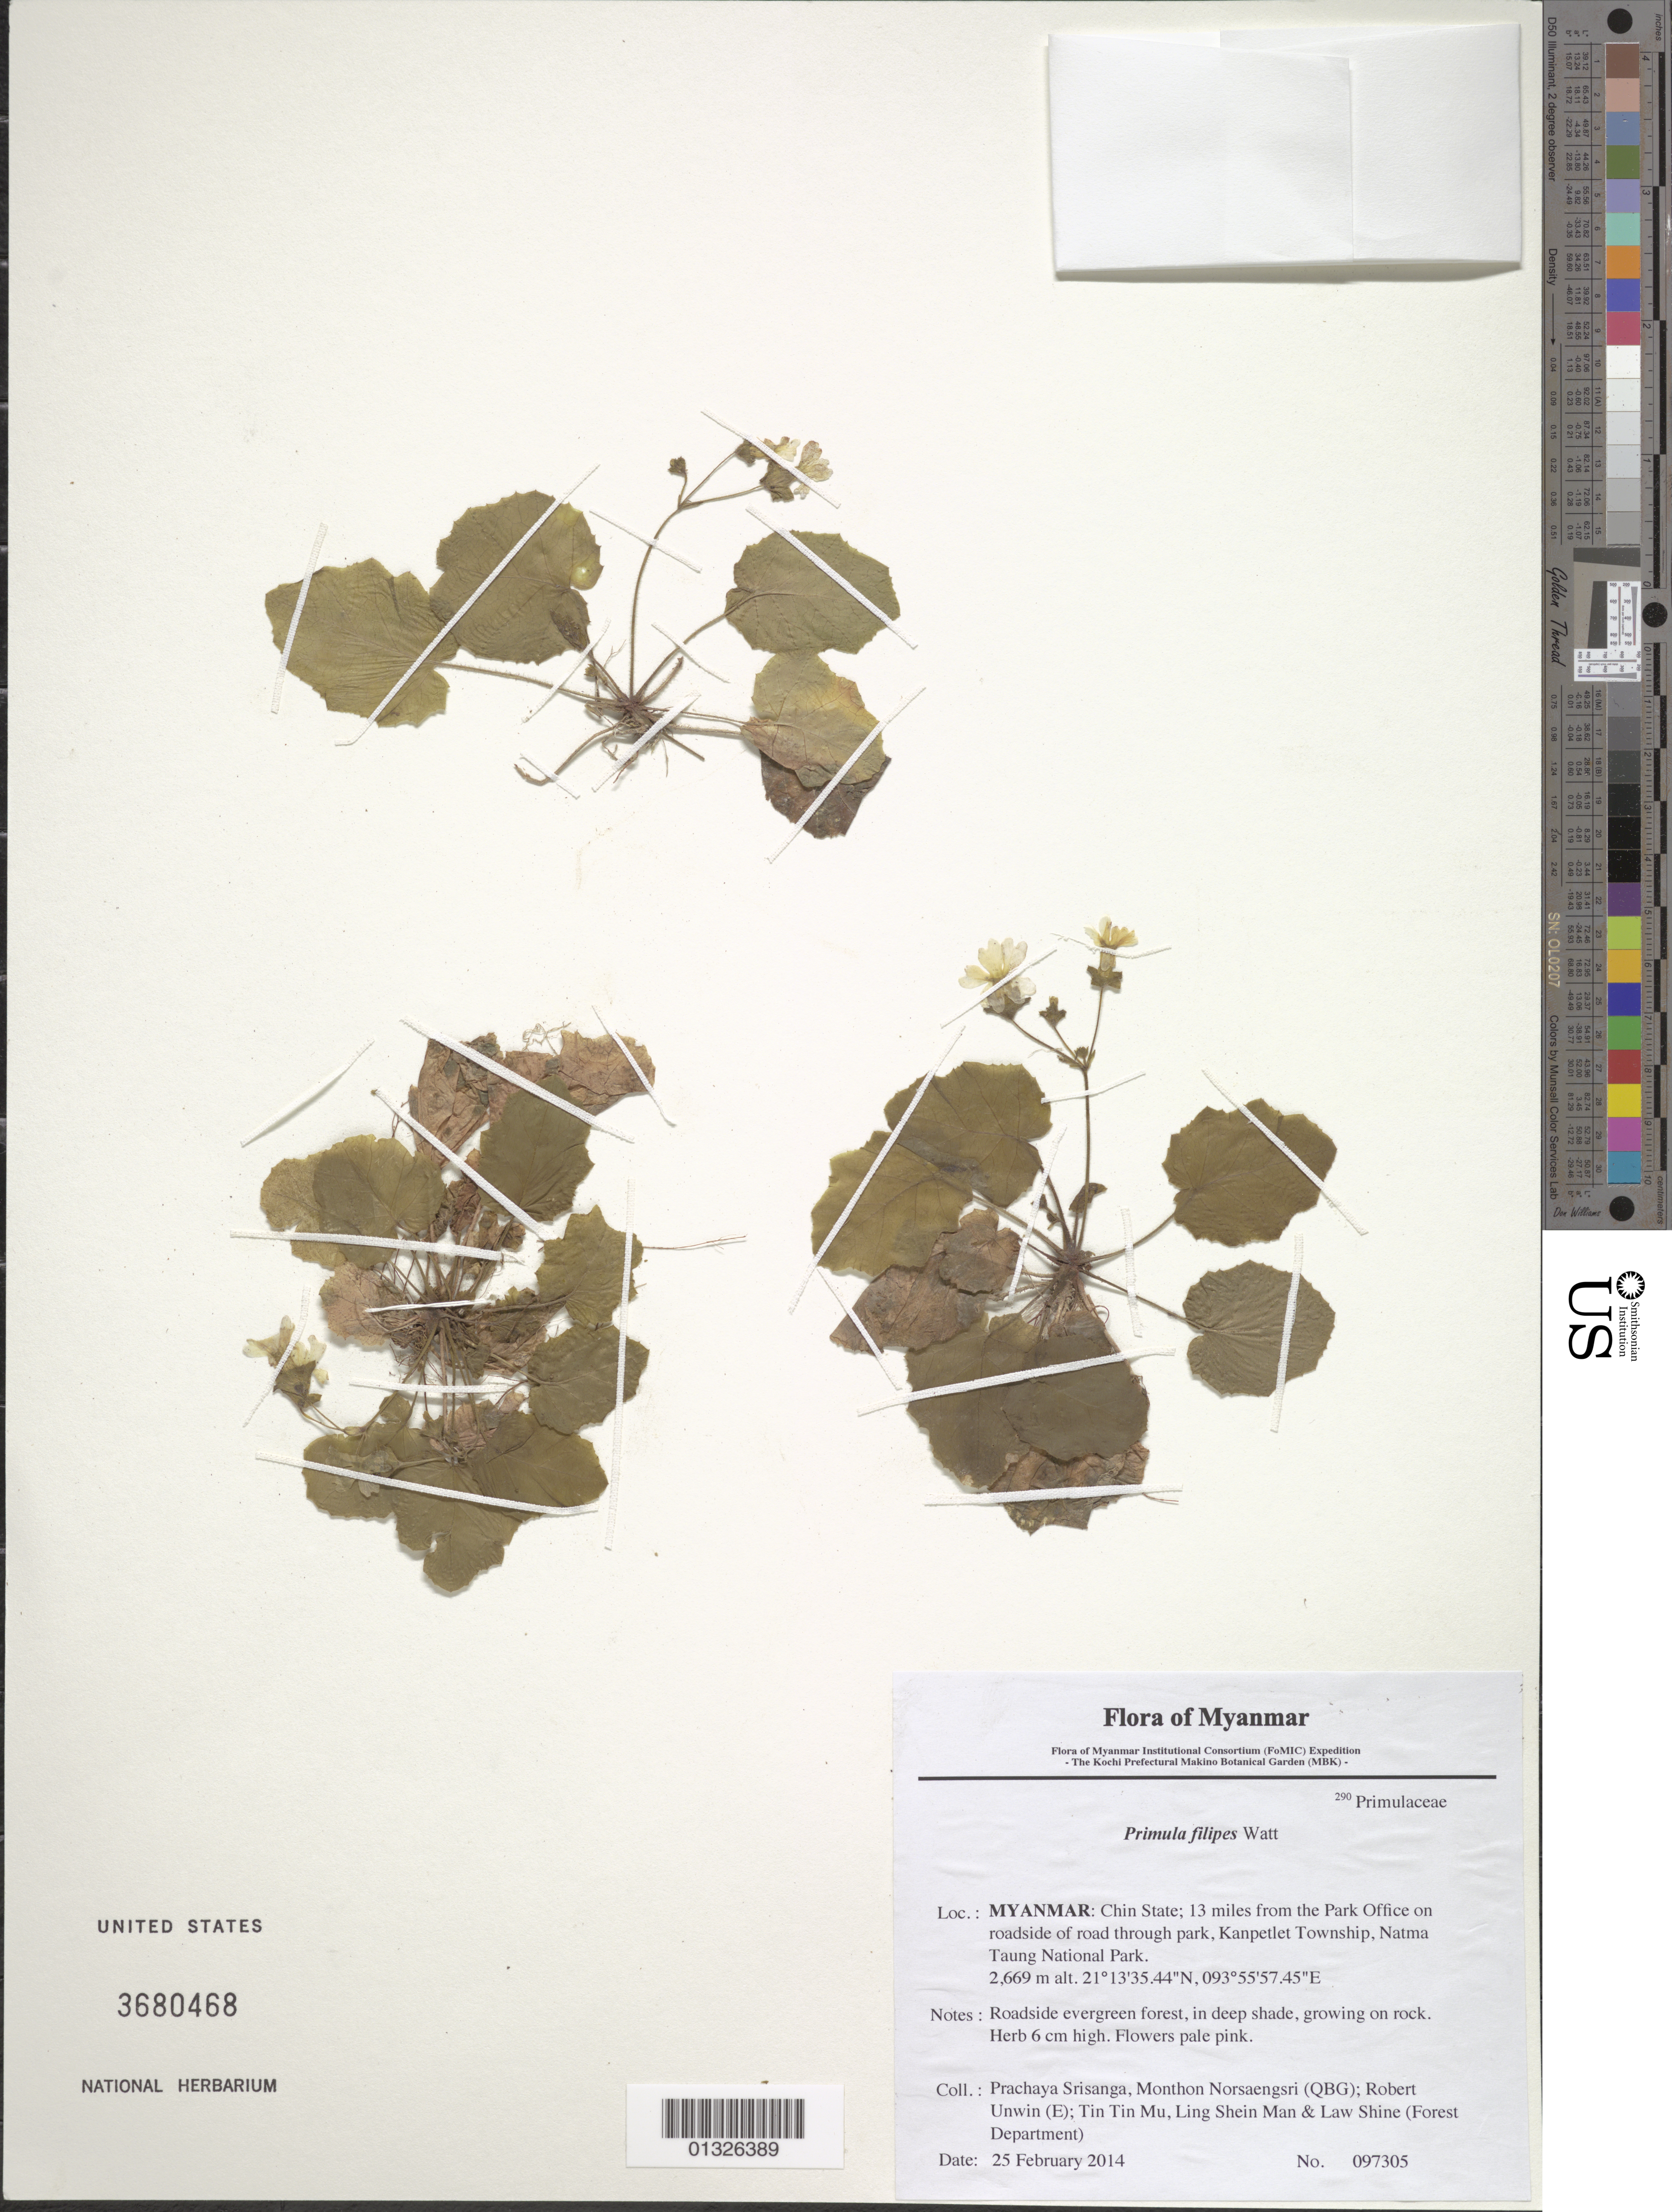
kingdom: Plantae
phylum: Tracheophyta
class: Magnoliopsida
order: Ericales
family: Primulaceae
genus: Primula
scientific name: Primula filipes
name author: Watt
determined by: Fujikawa, Kazumi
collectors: P. Srisanga, M. Norsaengsri, R. Unwin, Tin Tin Mu, Ling Shein Man & L. Shine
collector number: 97305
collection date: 2014-02-25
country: Myanmar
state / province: Chin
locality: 13 miles from the Park Office on roadside of road through park, Kanpetlet Township, Natma Taung National Park.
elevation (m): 2669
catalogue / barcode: US 3680468